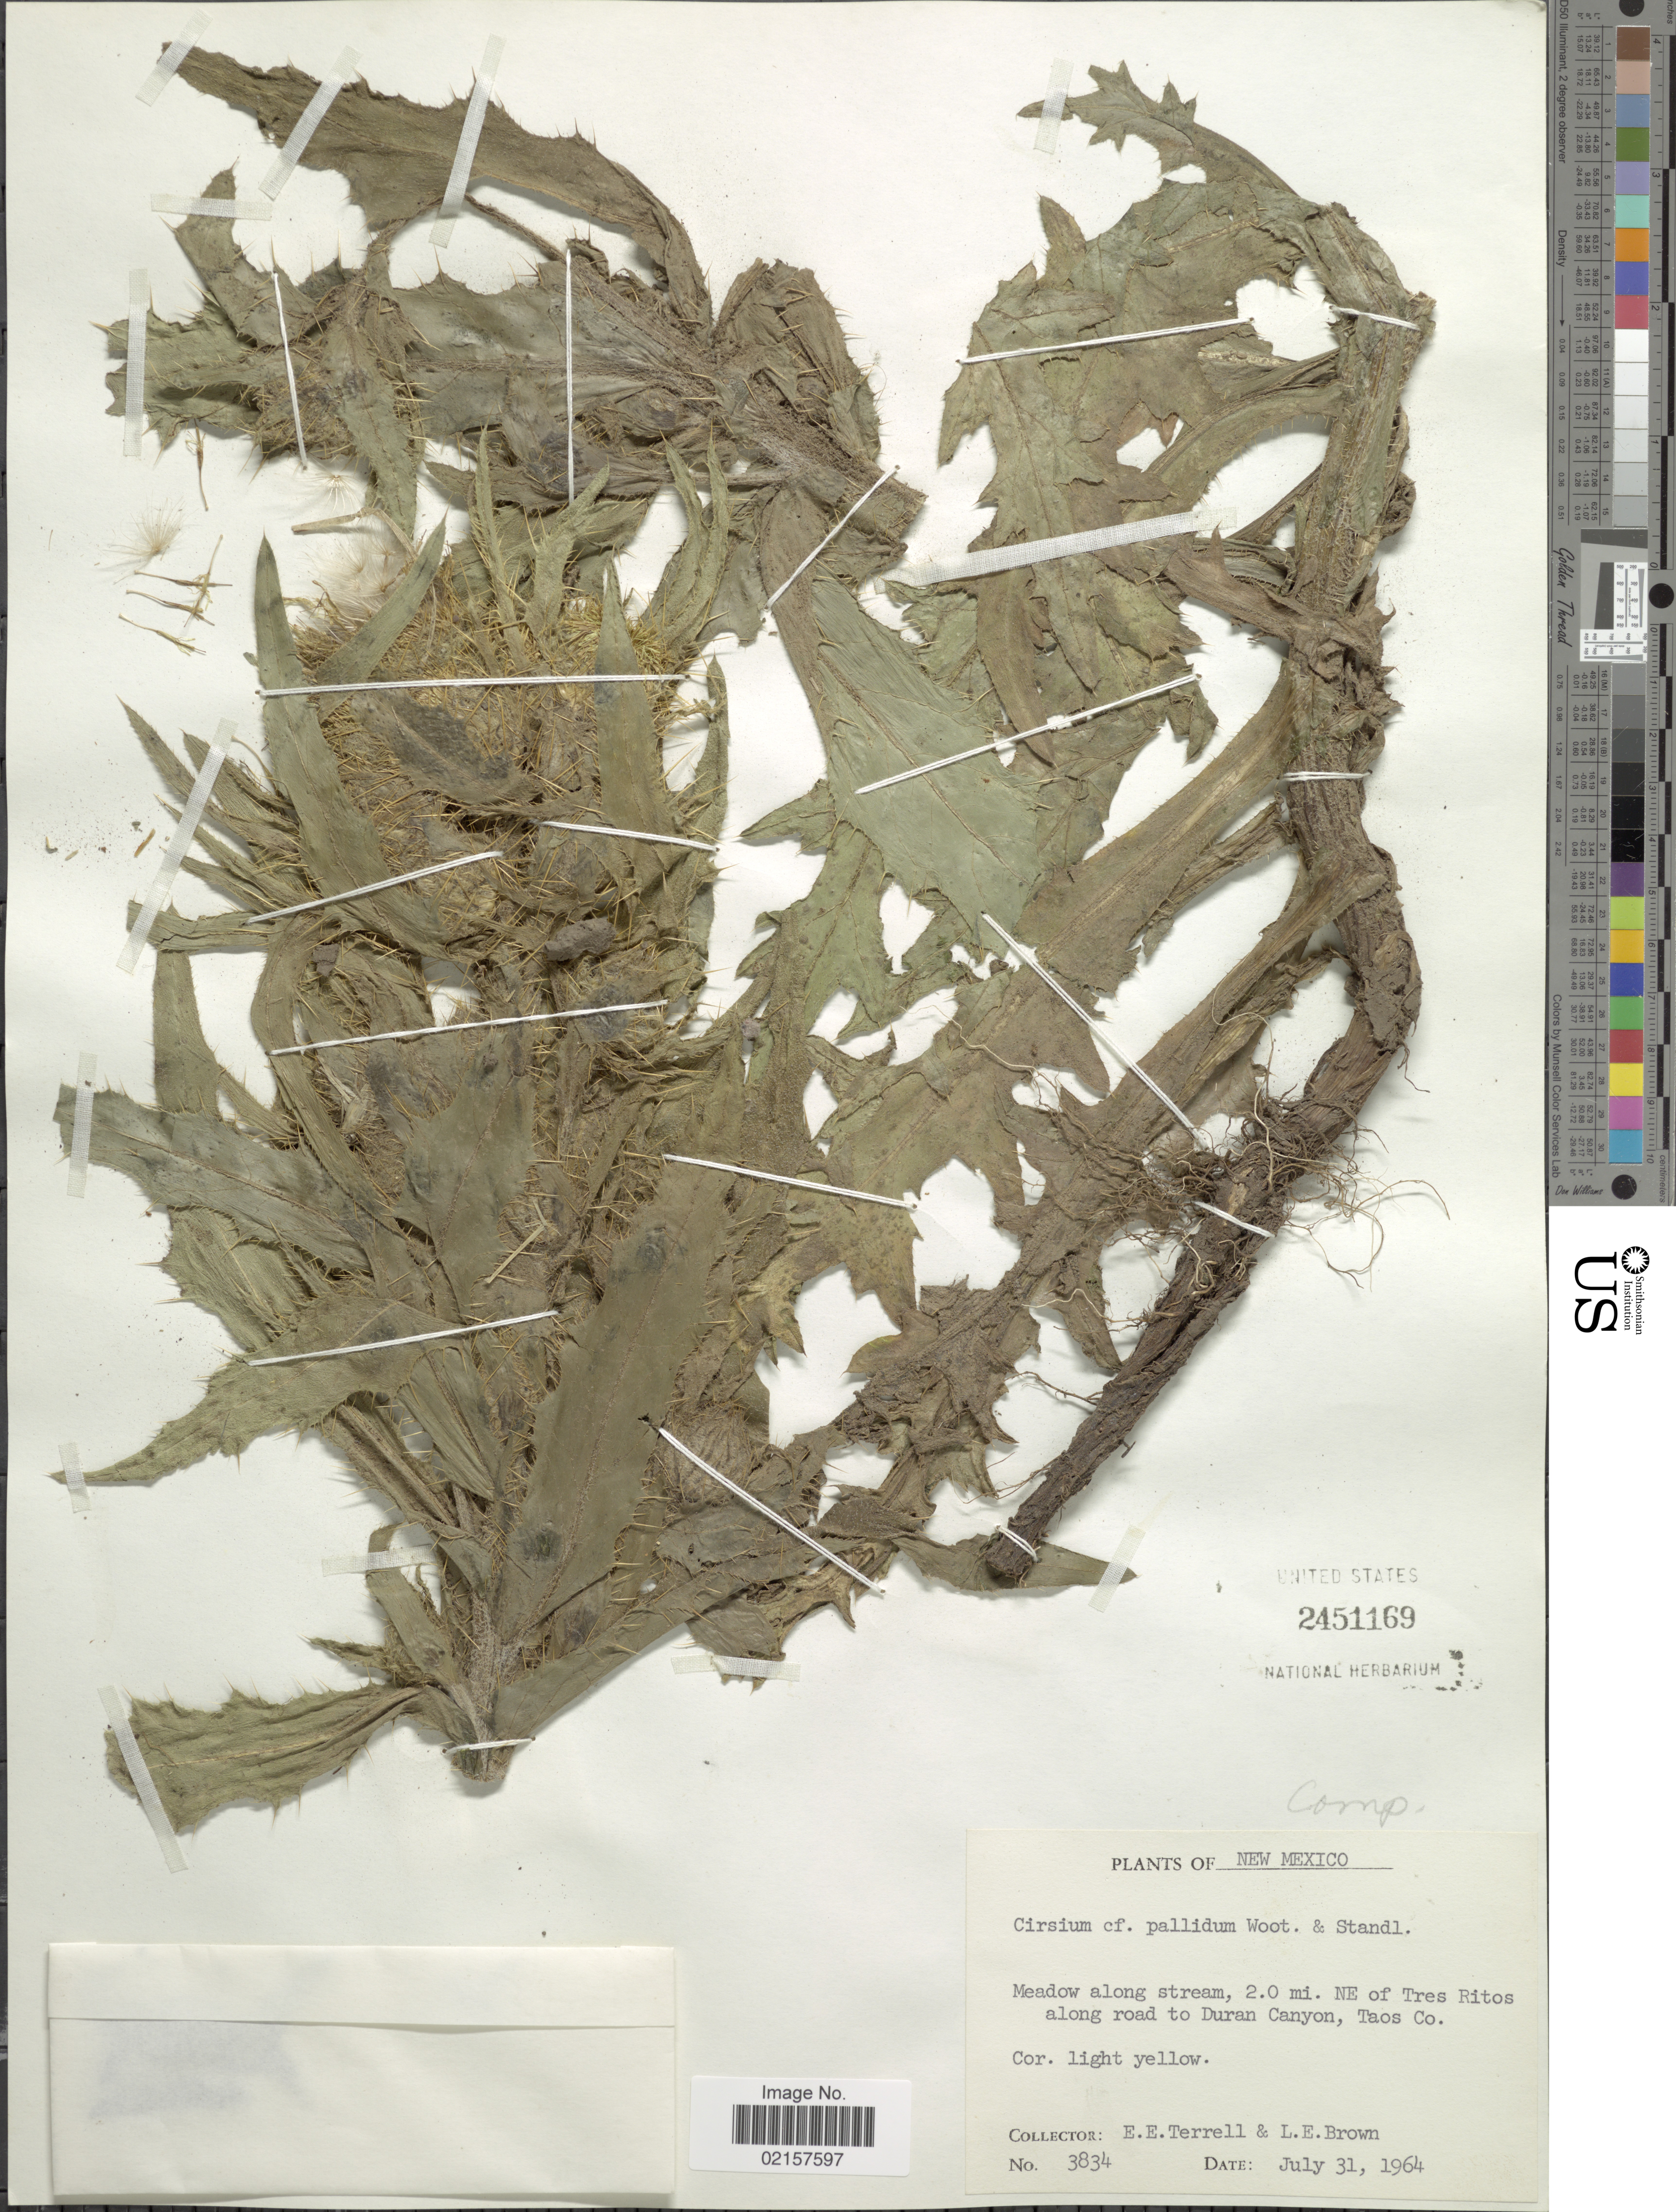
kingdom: Plantae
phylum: Tracheophyta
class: Magnoliopsida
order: Asterales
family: Asteraceae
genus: Cirsium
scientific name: Cirsium parryi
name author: (A. Gray) Petr.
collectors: E. E. Terrell & L. E. Brown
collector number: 3834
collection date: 1964-07-31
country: United States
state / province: New Mexico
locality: Meadow along stream, 2.0 mi. NE of Tres Ritos along road to Duran Canyon, Toas Co.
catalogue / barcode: US 2451169